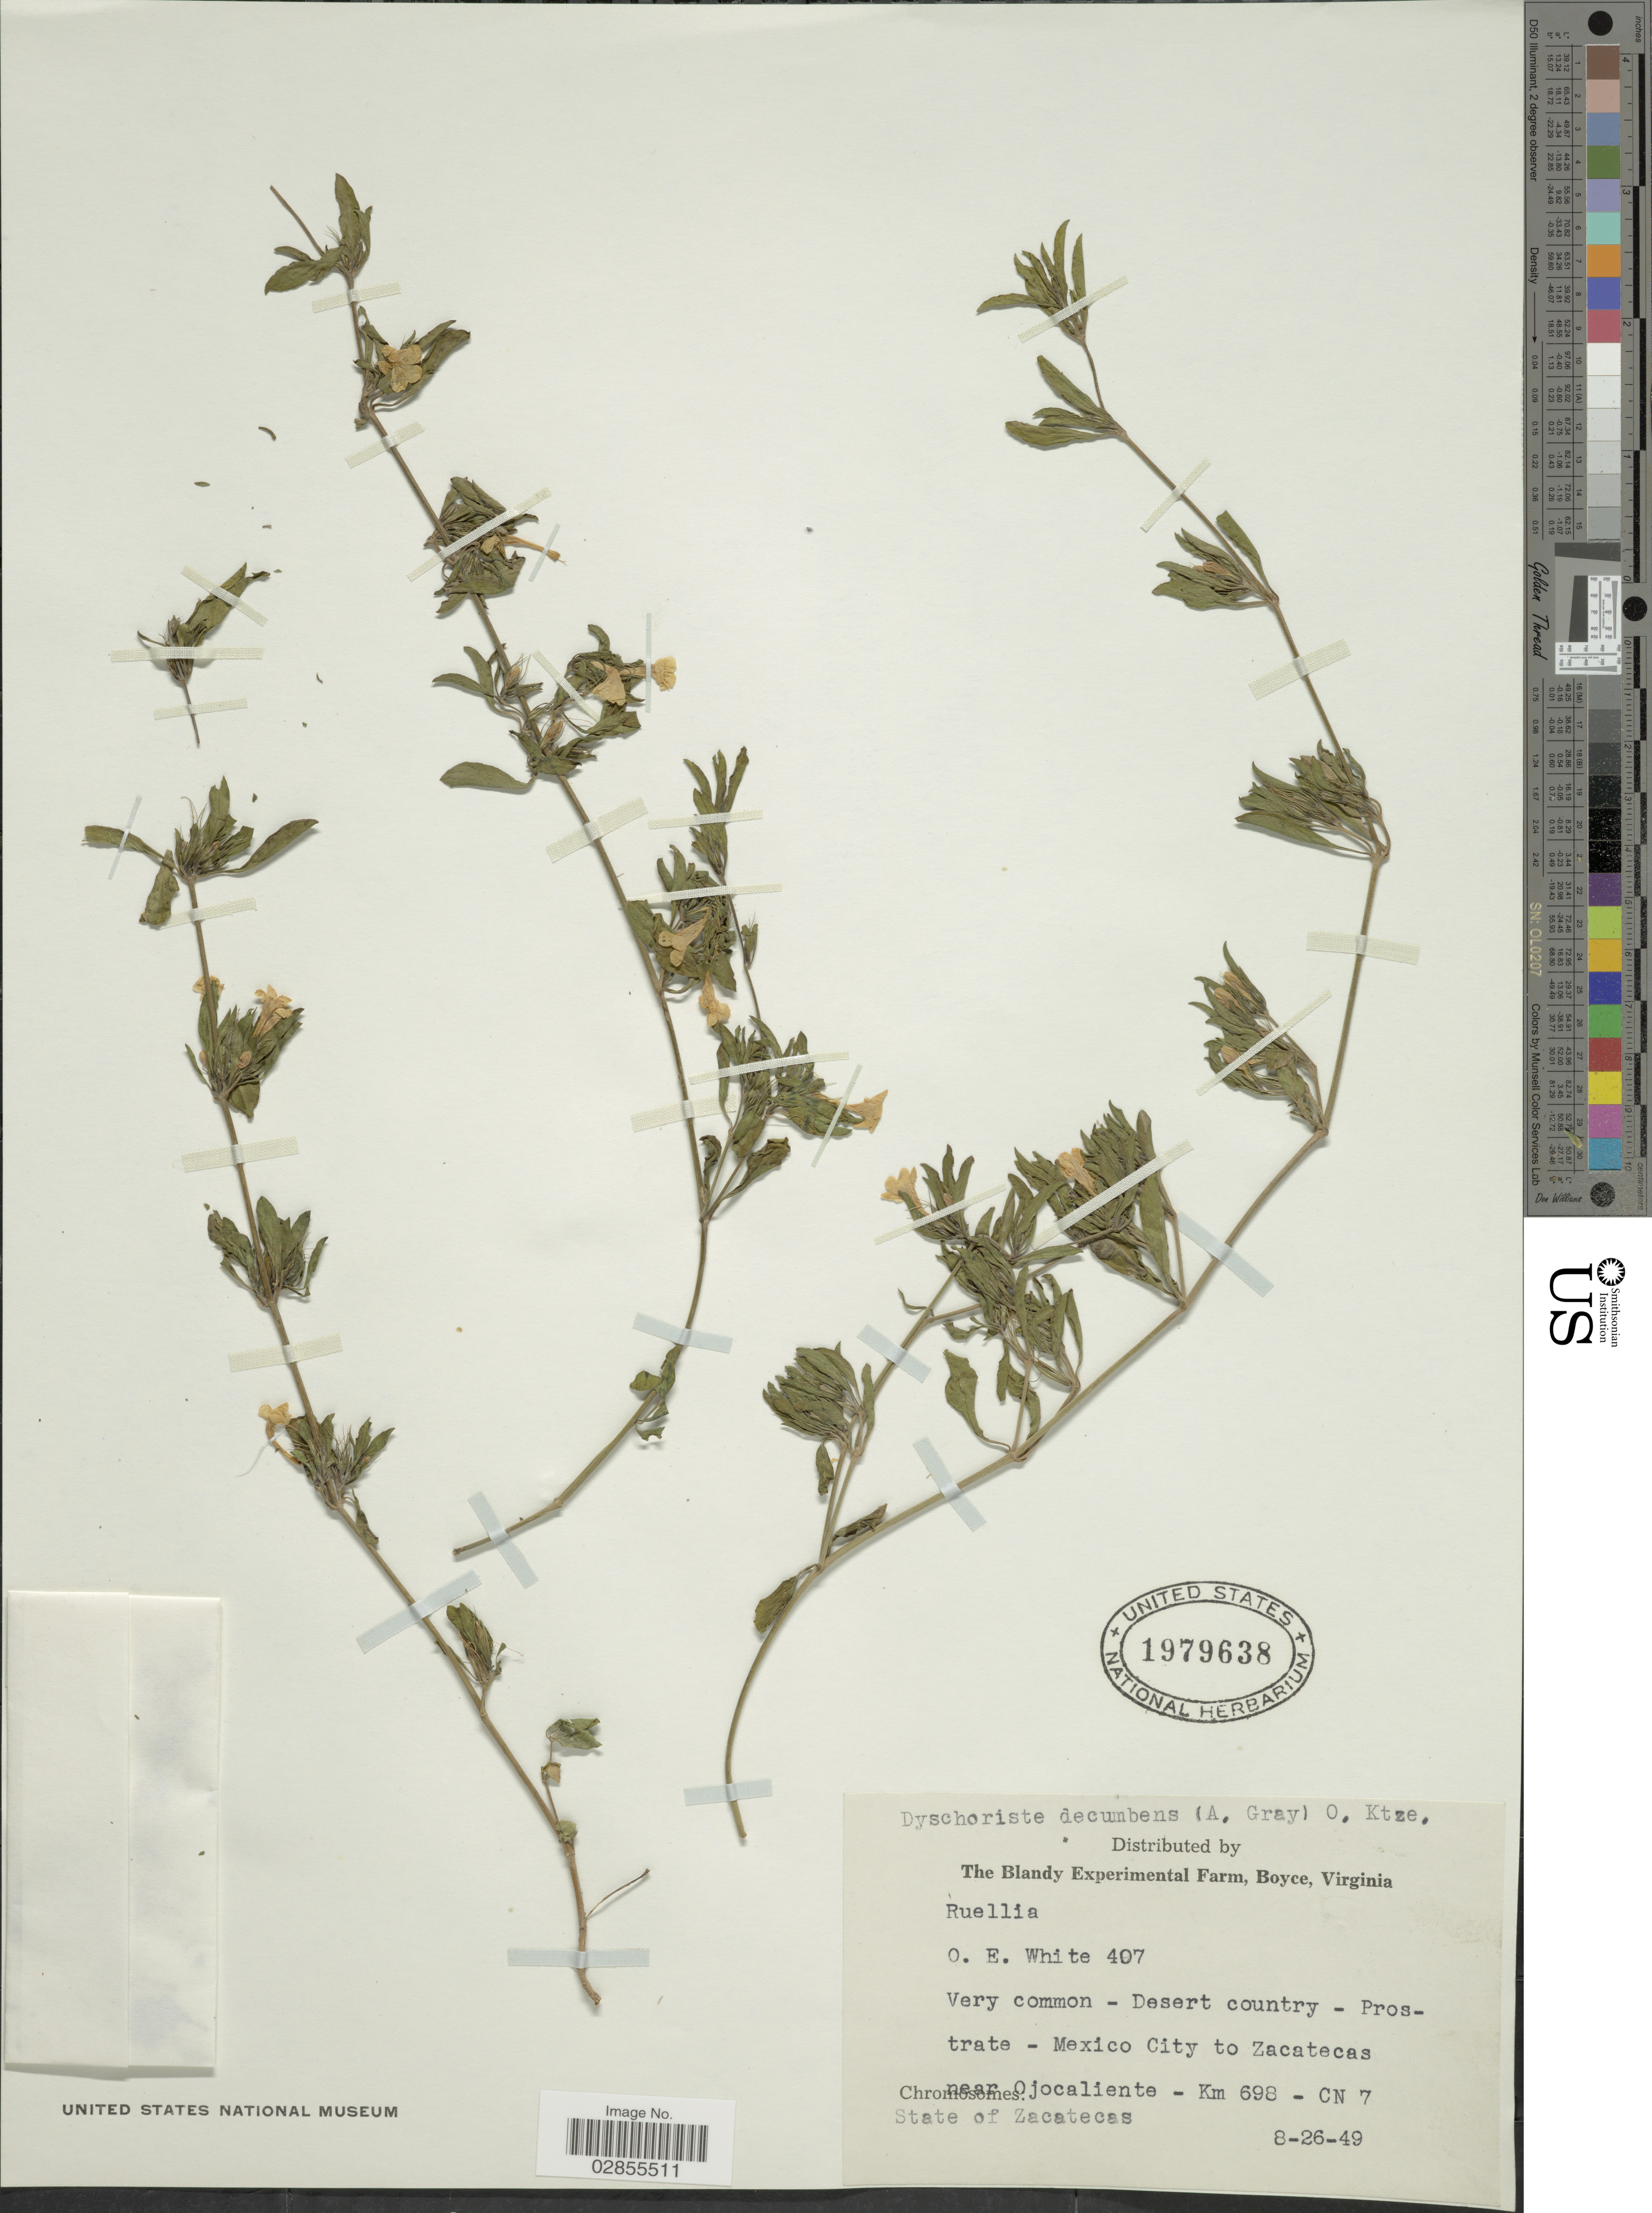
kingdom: Plantae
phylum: Tracheophyta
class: Magnoliopsida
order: Lamiales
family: Acanthaceae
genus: Dyschoriste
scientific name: Dyschoriste schiedeana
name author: (Nees) Kuntze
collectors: O. E. White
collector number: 407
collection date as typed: Transcribed d/m/y: 26/8/49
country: Mexico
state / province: Zacatecas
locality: Desert country, Prostrate, Mexico City to Zacatecas near Ojocaliente, Km 698, CN 7.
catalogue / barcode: US 1979638